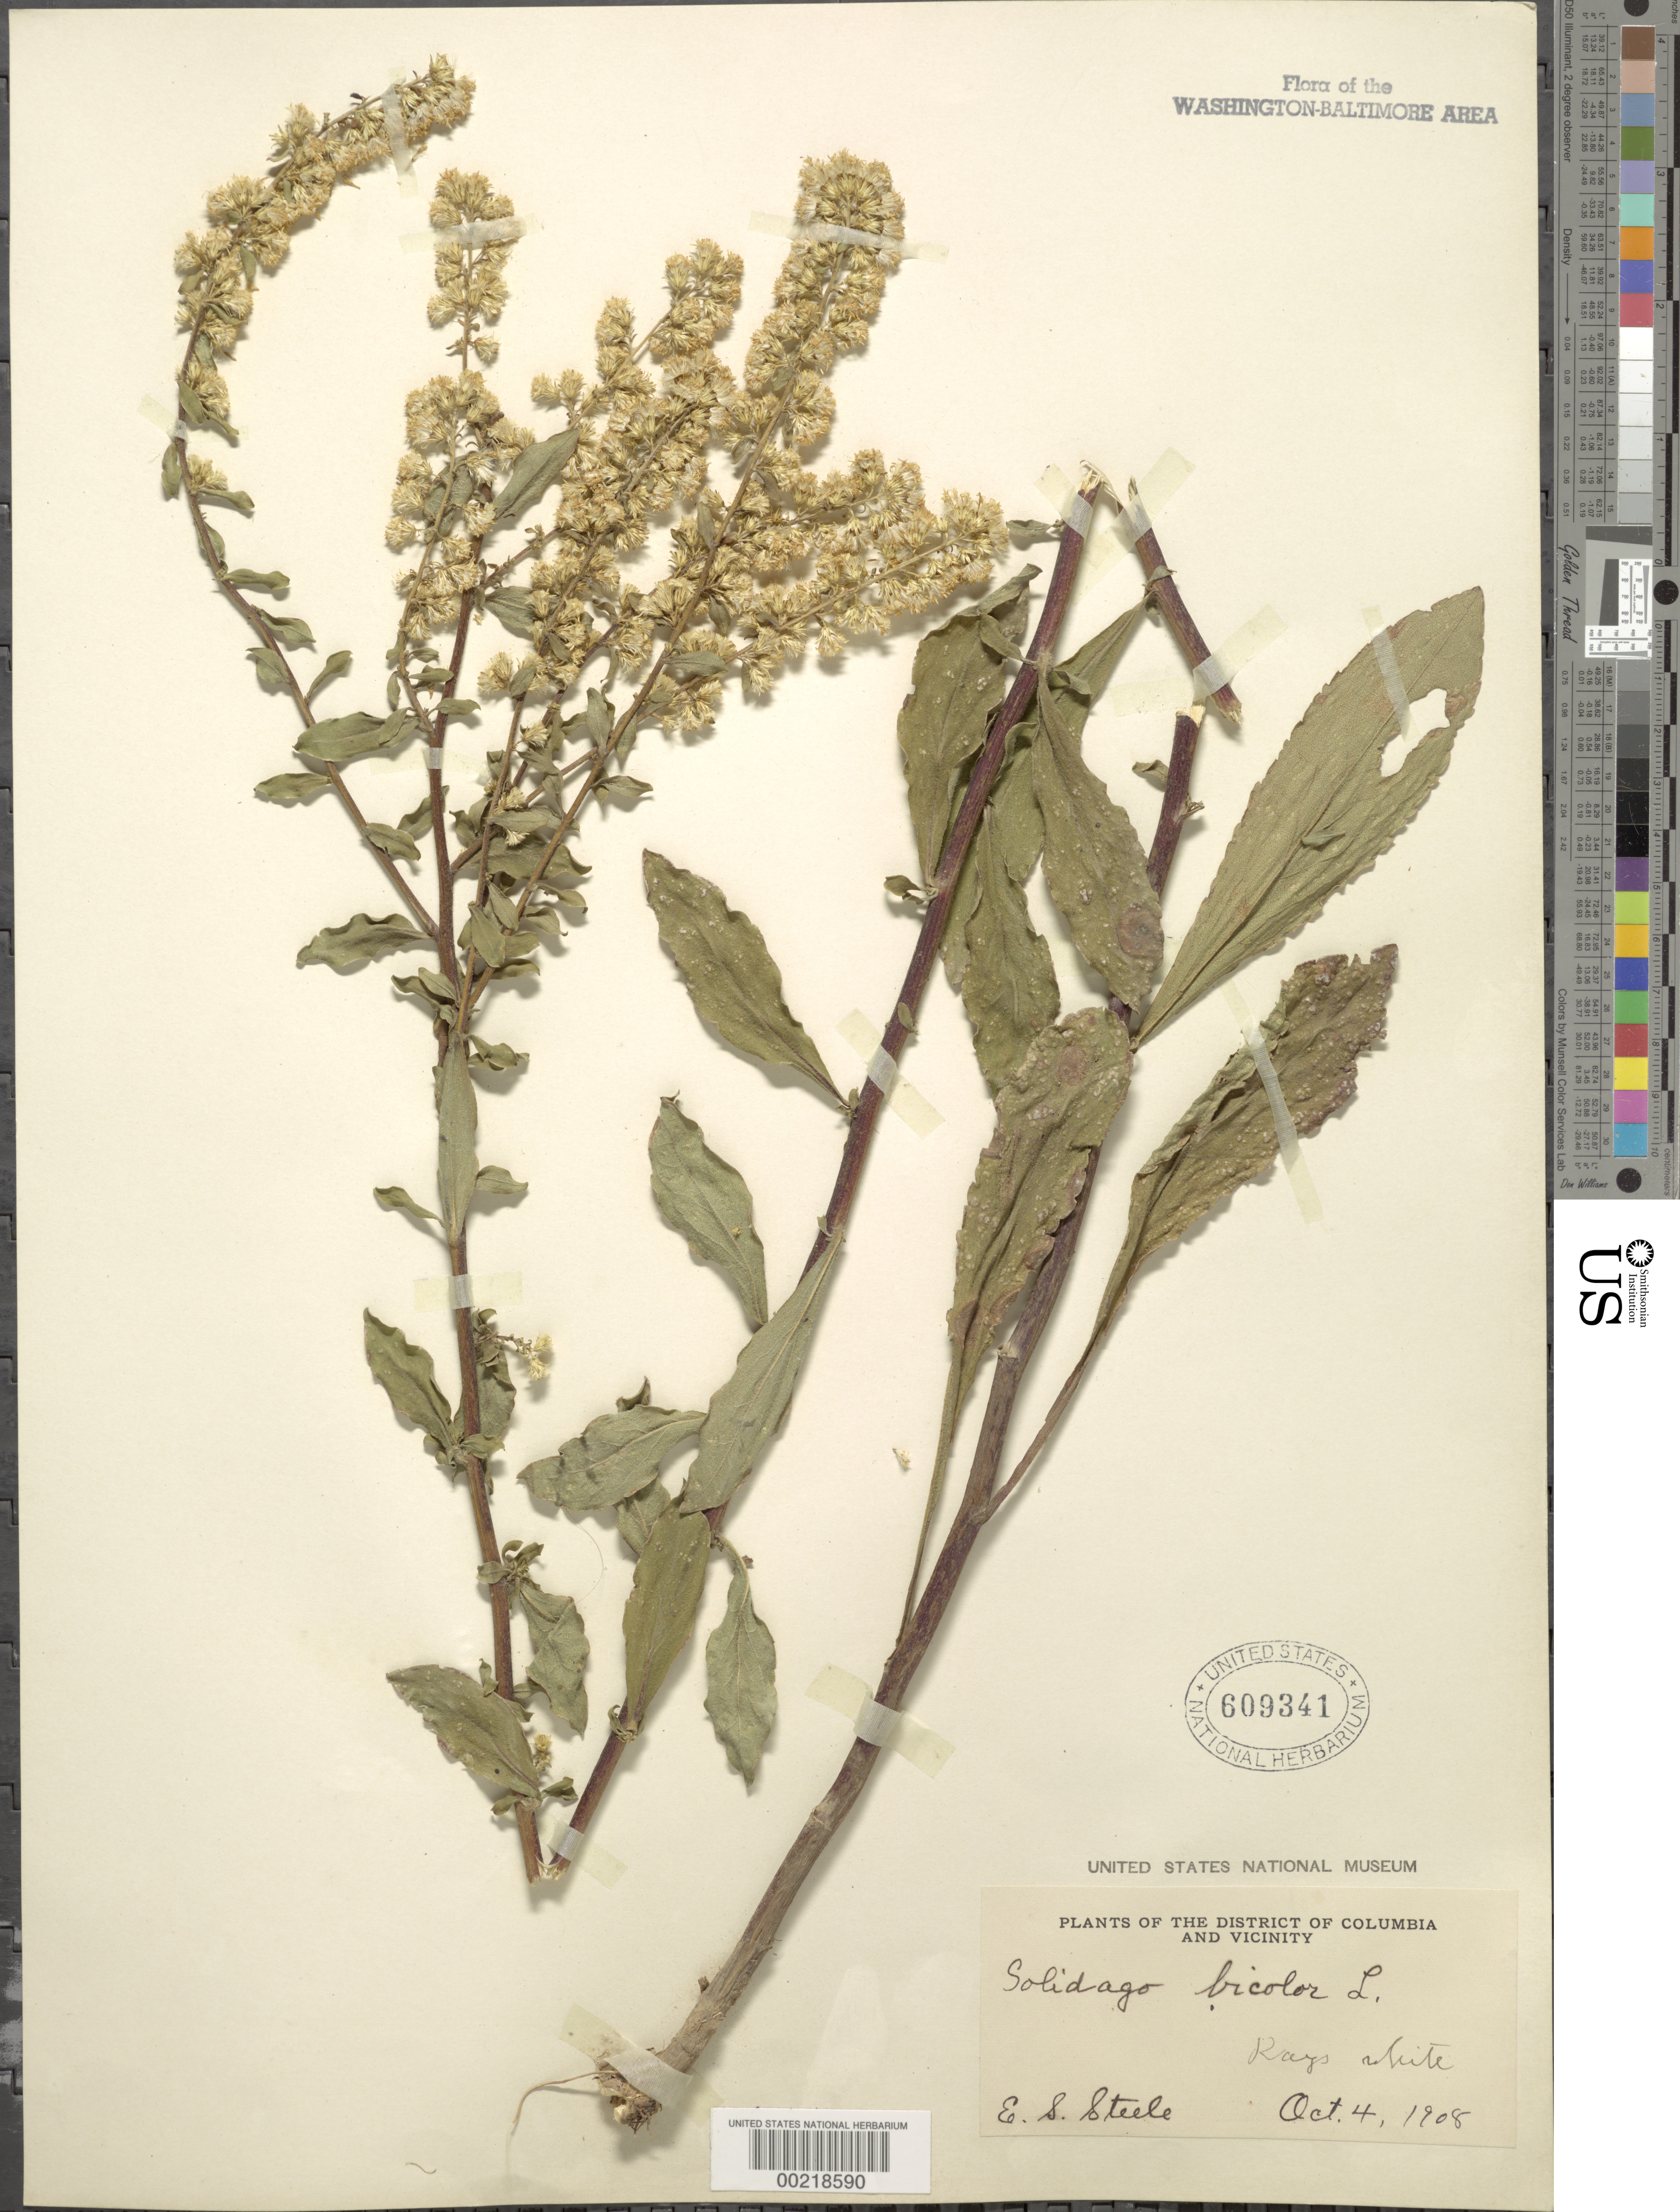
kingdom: Plantae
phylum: Tracheophyta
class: Magnoliopsida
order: Asterales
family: Asteraceae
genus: Solidago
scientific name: Solidago bicolor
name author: L.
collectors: E. Steele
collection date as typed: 04 Oct 1908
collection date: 1908-10-04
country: United States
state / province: District of Columbia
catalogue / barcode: US 609341